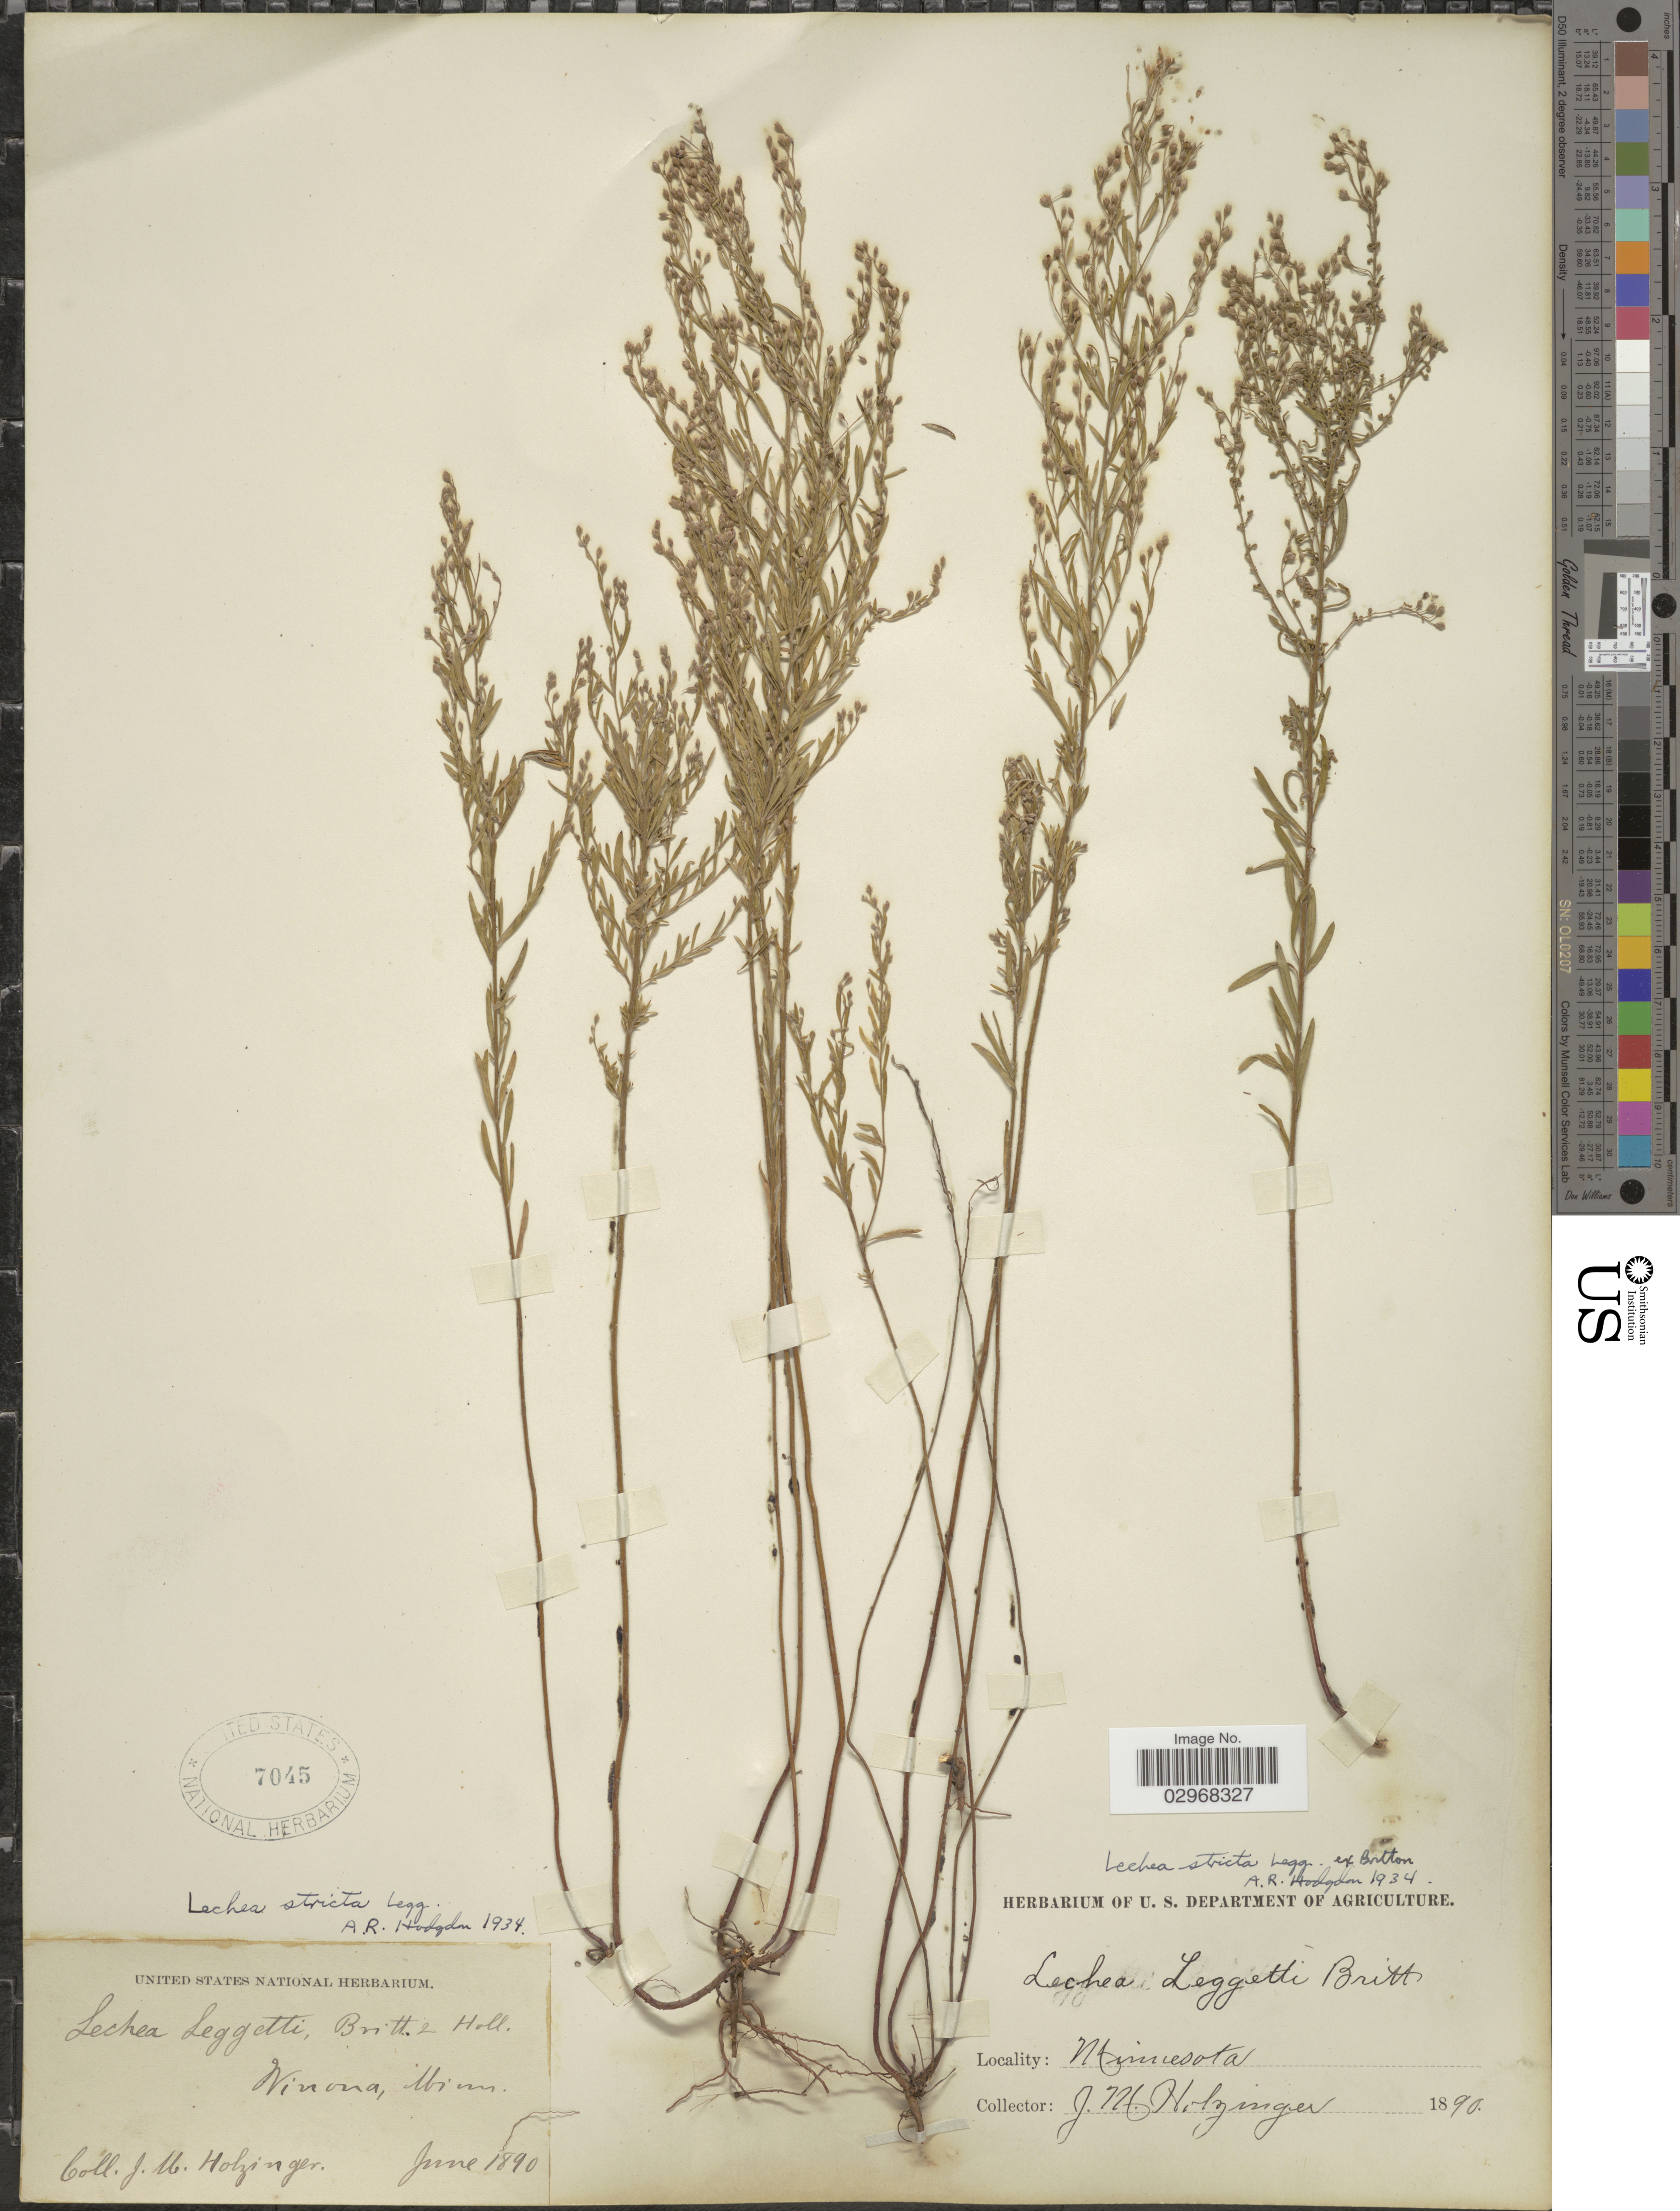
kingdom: Plantae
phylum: Tracheophyta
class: Magnoliopsida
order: Malvales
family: Cistaceae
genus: Lechea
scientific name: Lechea stricta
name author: Legg.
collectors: J. M. Holzinger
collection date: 1890-06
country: United States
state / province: Minnesota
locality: Winona.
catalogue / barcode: US 7045